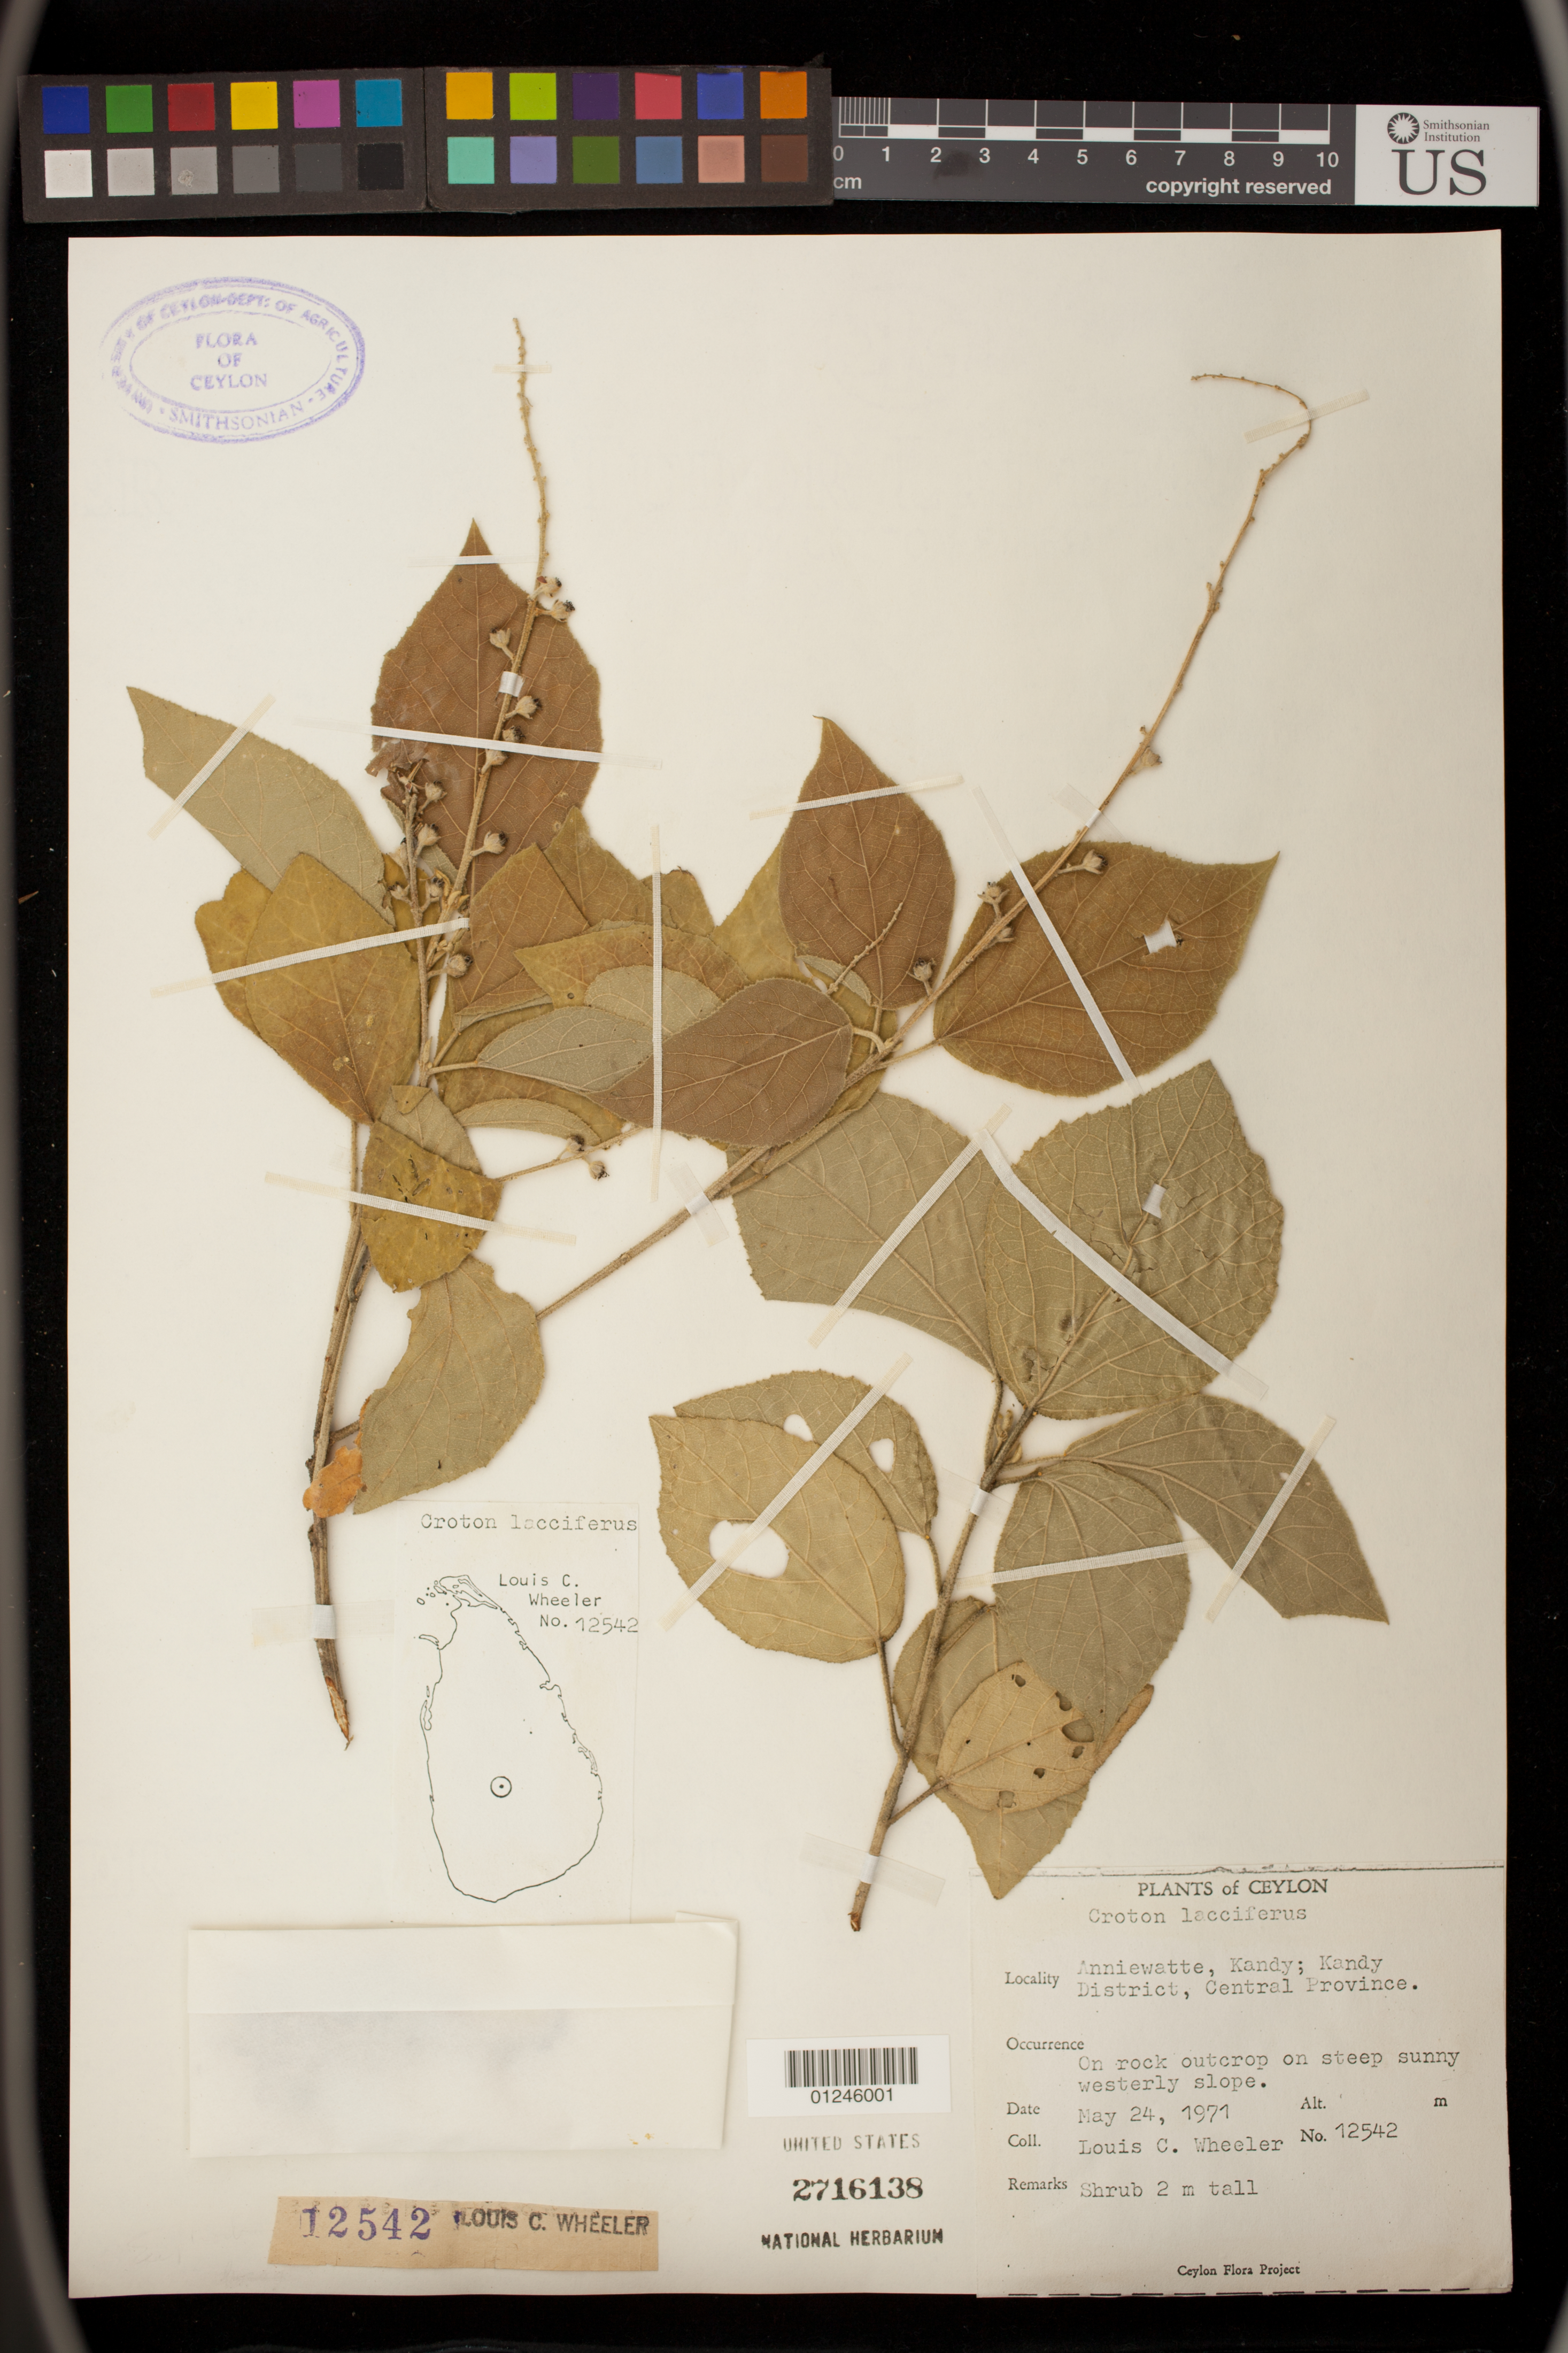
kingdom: Plantae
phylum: Tracheophyta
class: Magnoliopsida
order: Malpighiales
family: Euphorbiaceae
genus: Croton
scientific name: Croton lacciferus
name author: Blanco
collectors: L. C. Wheeler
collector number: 12542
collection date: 1971-05-24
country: Sri Lanka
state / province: Central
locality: On rock outcrop on steep sunny western slope.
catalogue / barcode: US 2716138